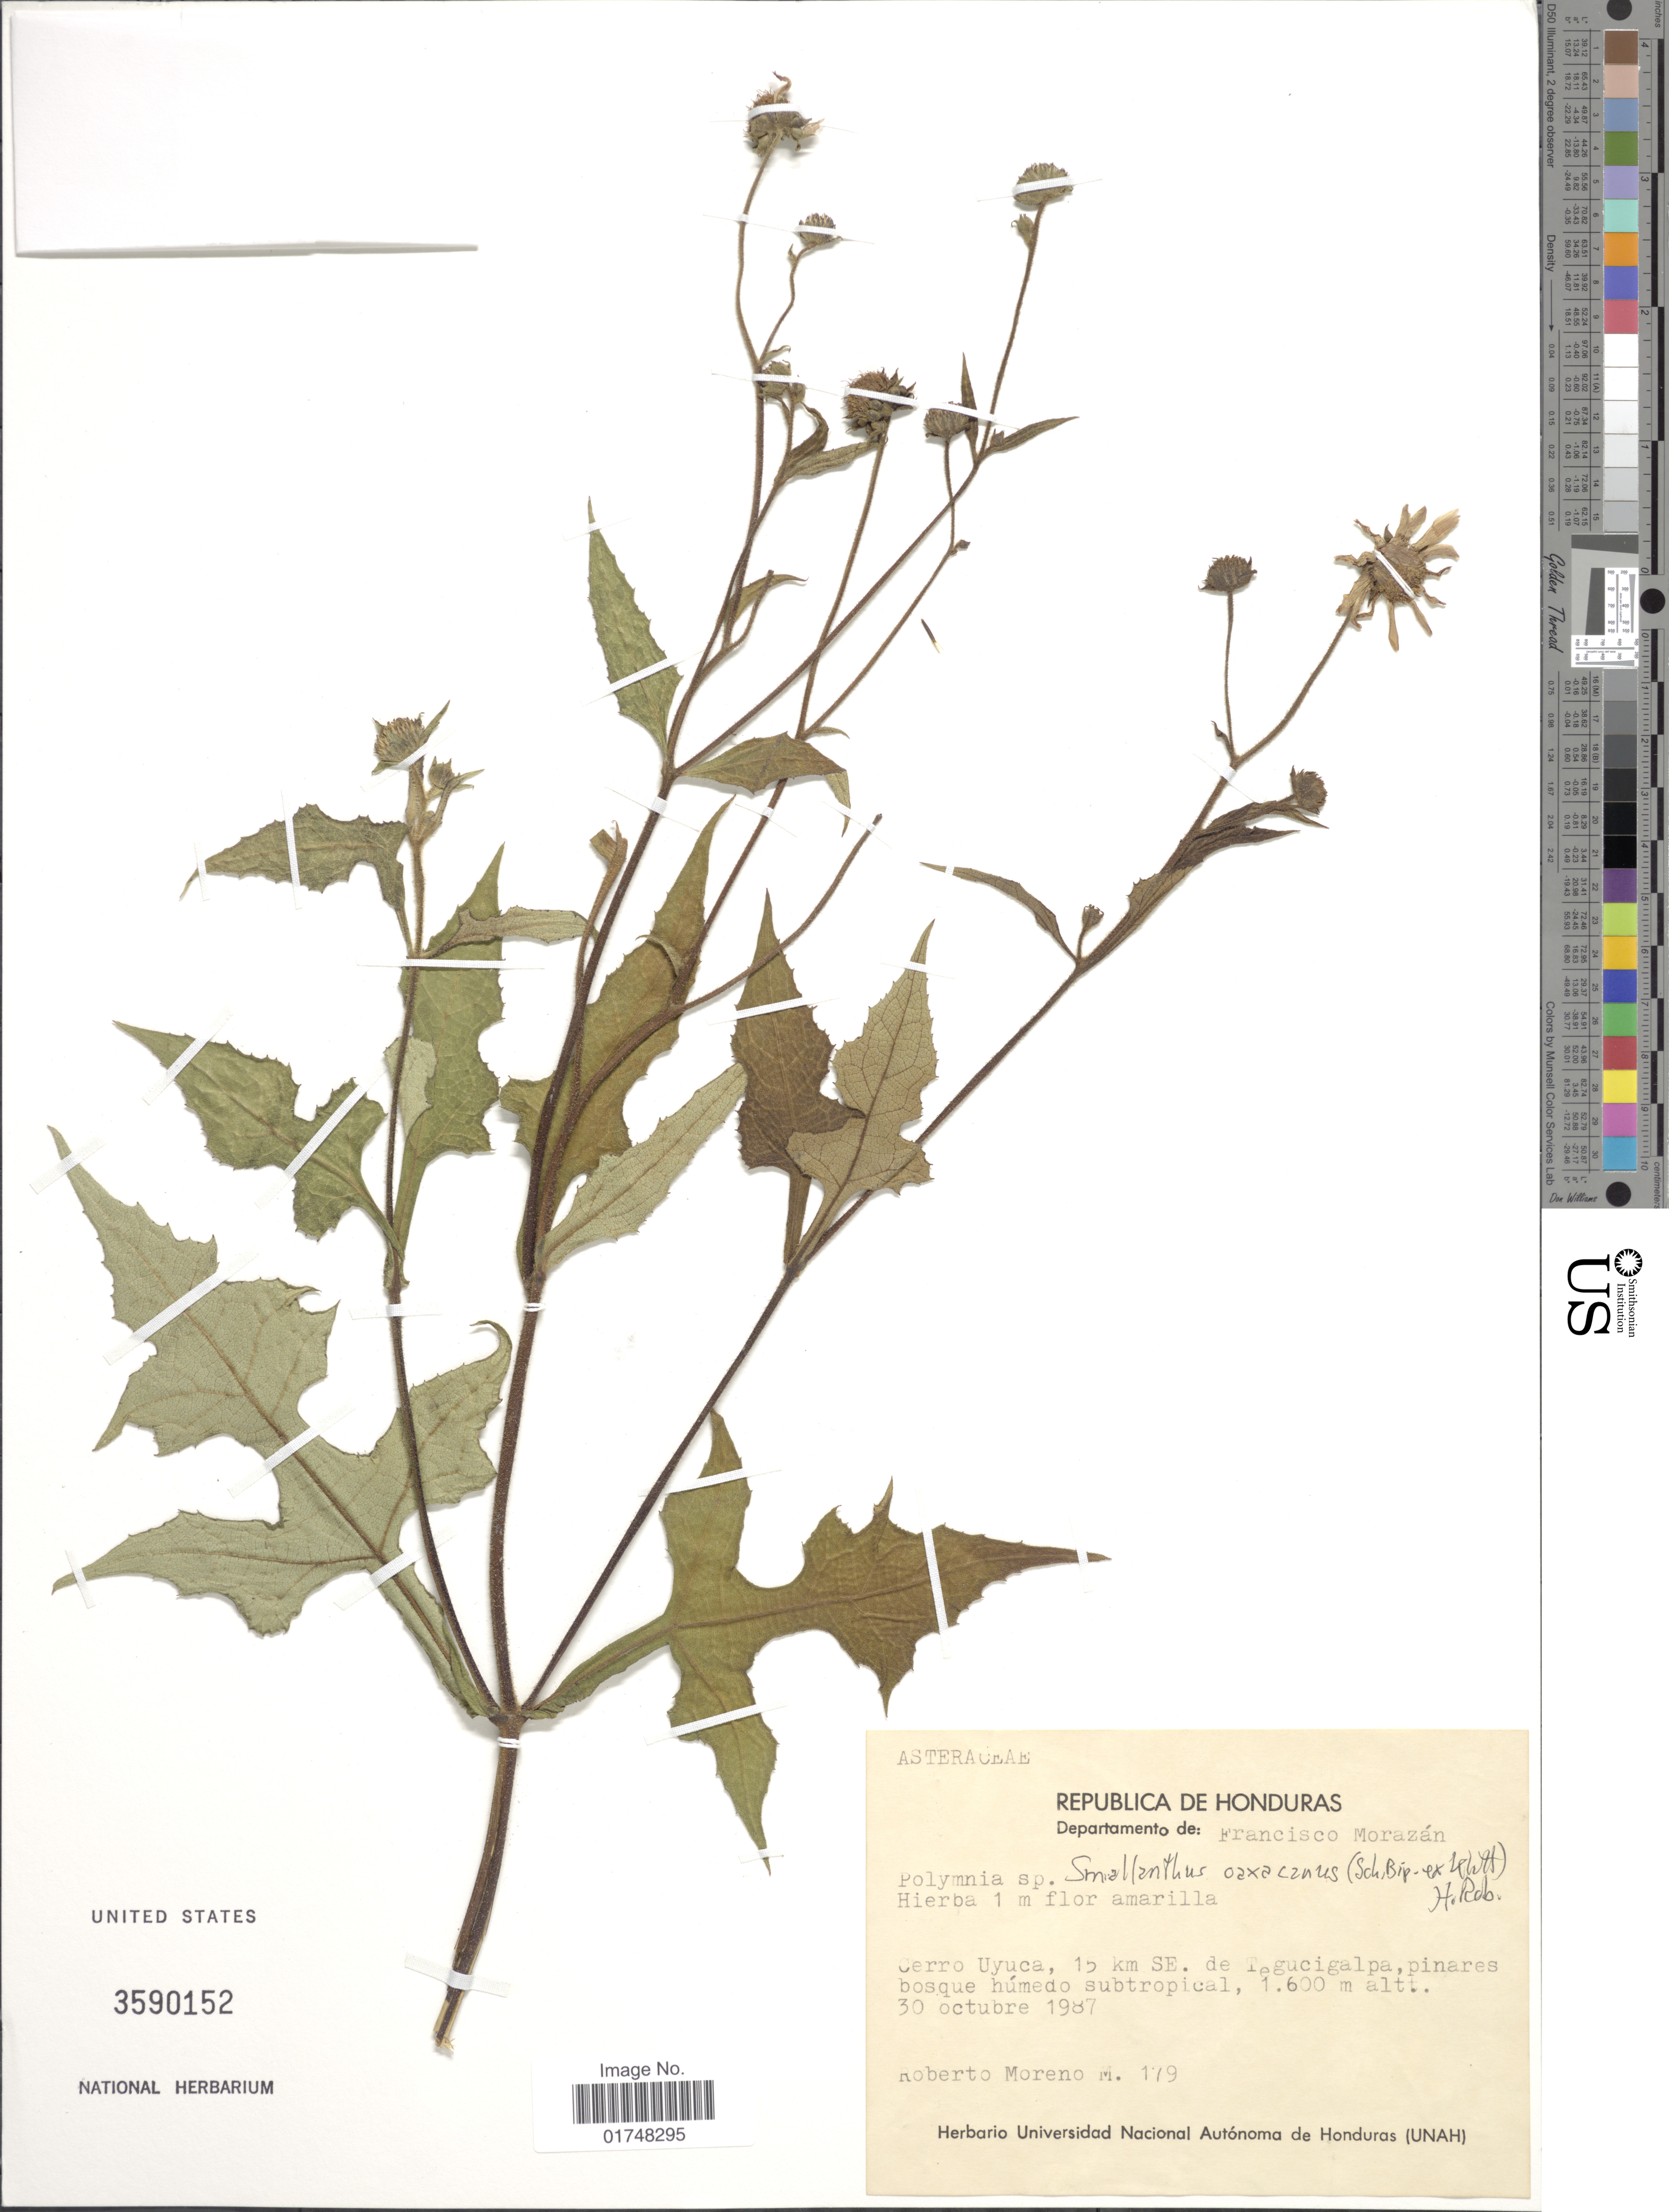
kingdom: Plantae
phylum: Tracheophyta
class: Magnoliopsida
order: Asterales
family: Asteraceae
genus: Smallanthus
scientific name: Smallanthus oaxacanus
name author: (Sch. Bip. ex Klatt) H. Rob.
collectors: R. Moreno M.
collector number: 179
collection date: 1987-10-30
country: Honduras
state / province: Fco. Morazán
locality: Republica de Honduras, Departamento de Francisco Morazan, Cerro Uyuca, 15 km SE de Tegucigalpa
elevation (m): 160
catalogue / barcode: US 3590152